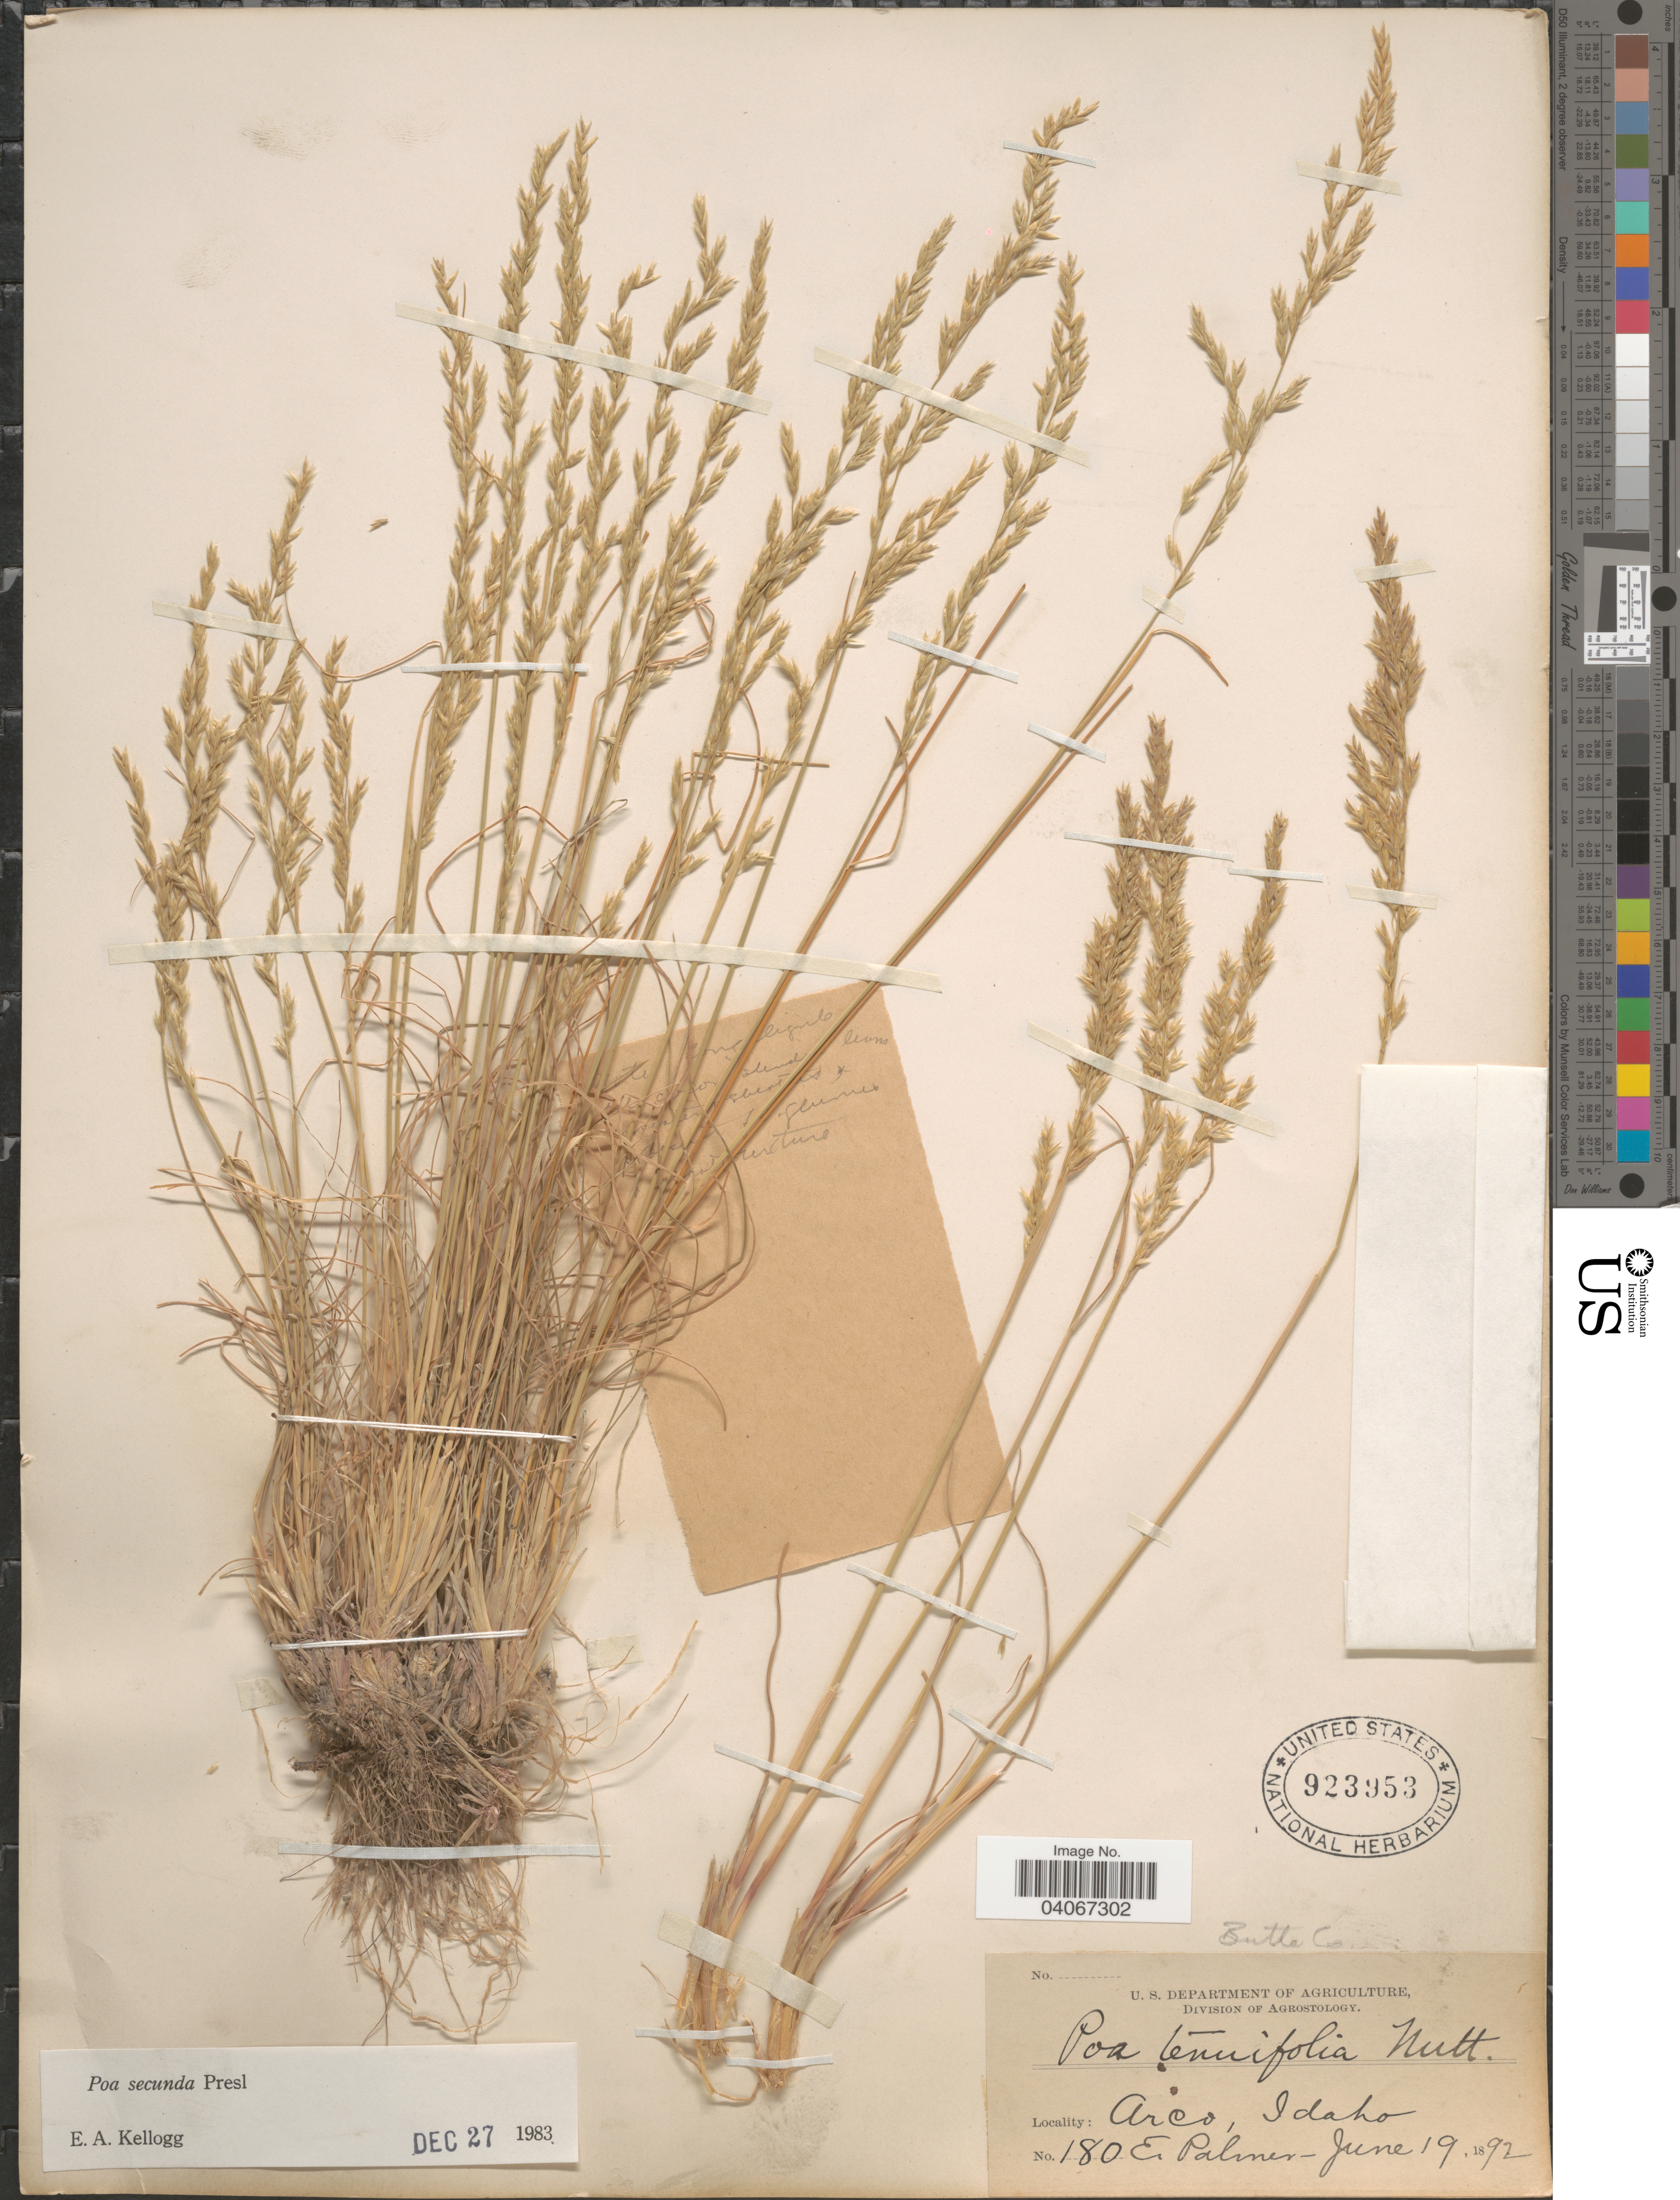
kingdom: Plantae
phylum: Tracheophyta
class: Liliopsida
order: Poales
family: Poaceae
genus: Poa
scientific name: Poa secunda subsp. secunda var. secunda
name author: J. Presl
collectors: E. Palmer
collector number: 180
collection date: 1892-06-19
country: United States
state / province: Idaho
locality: Butte Co. Arco.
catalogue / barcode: US 923953